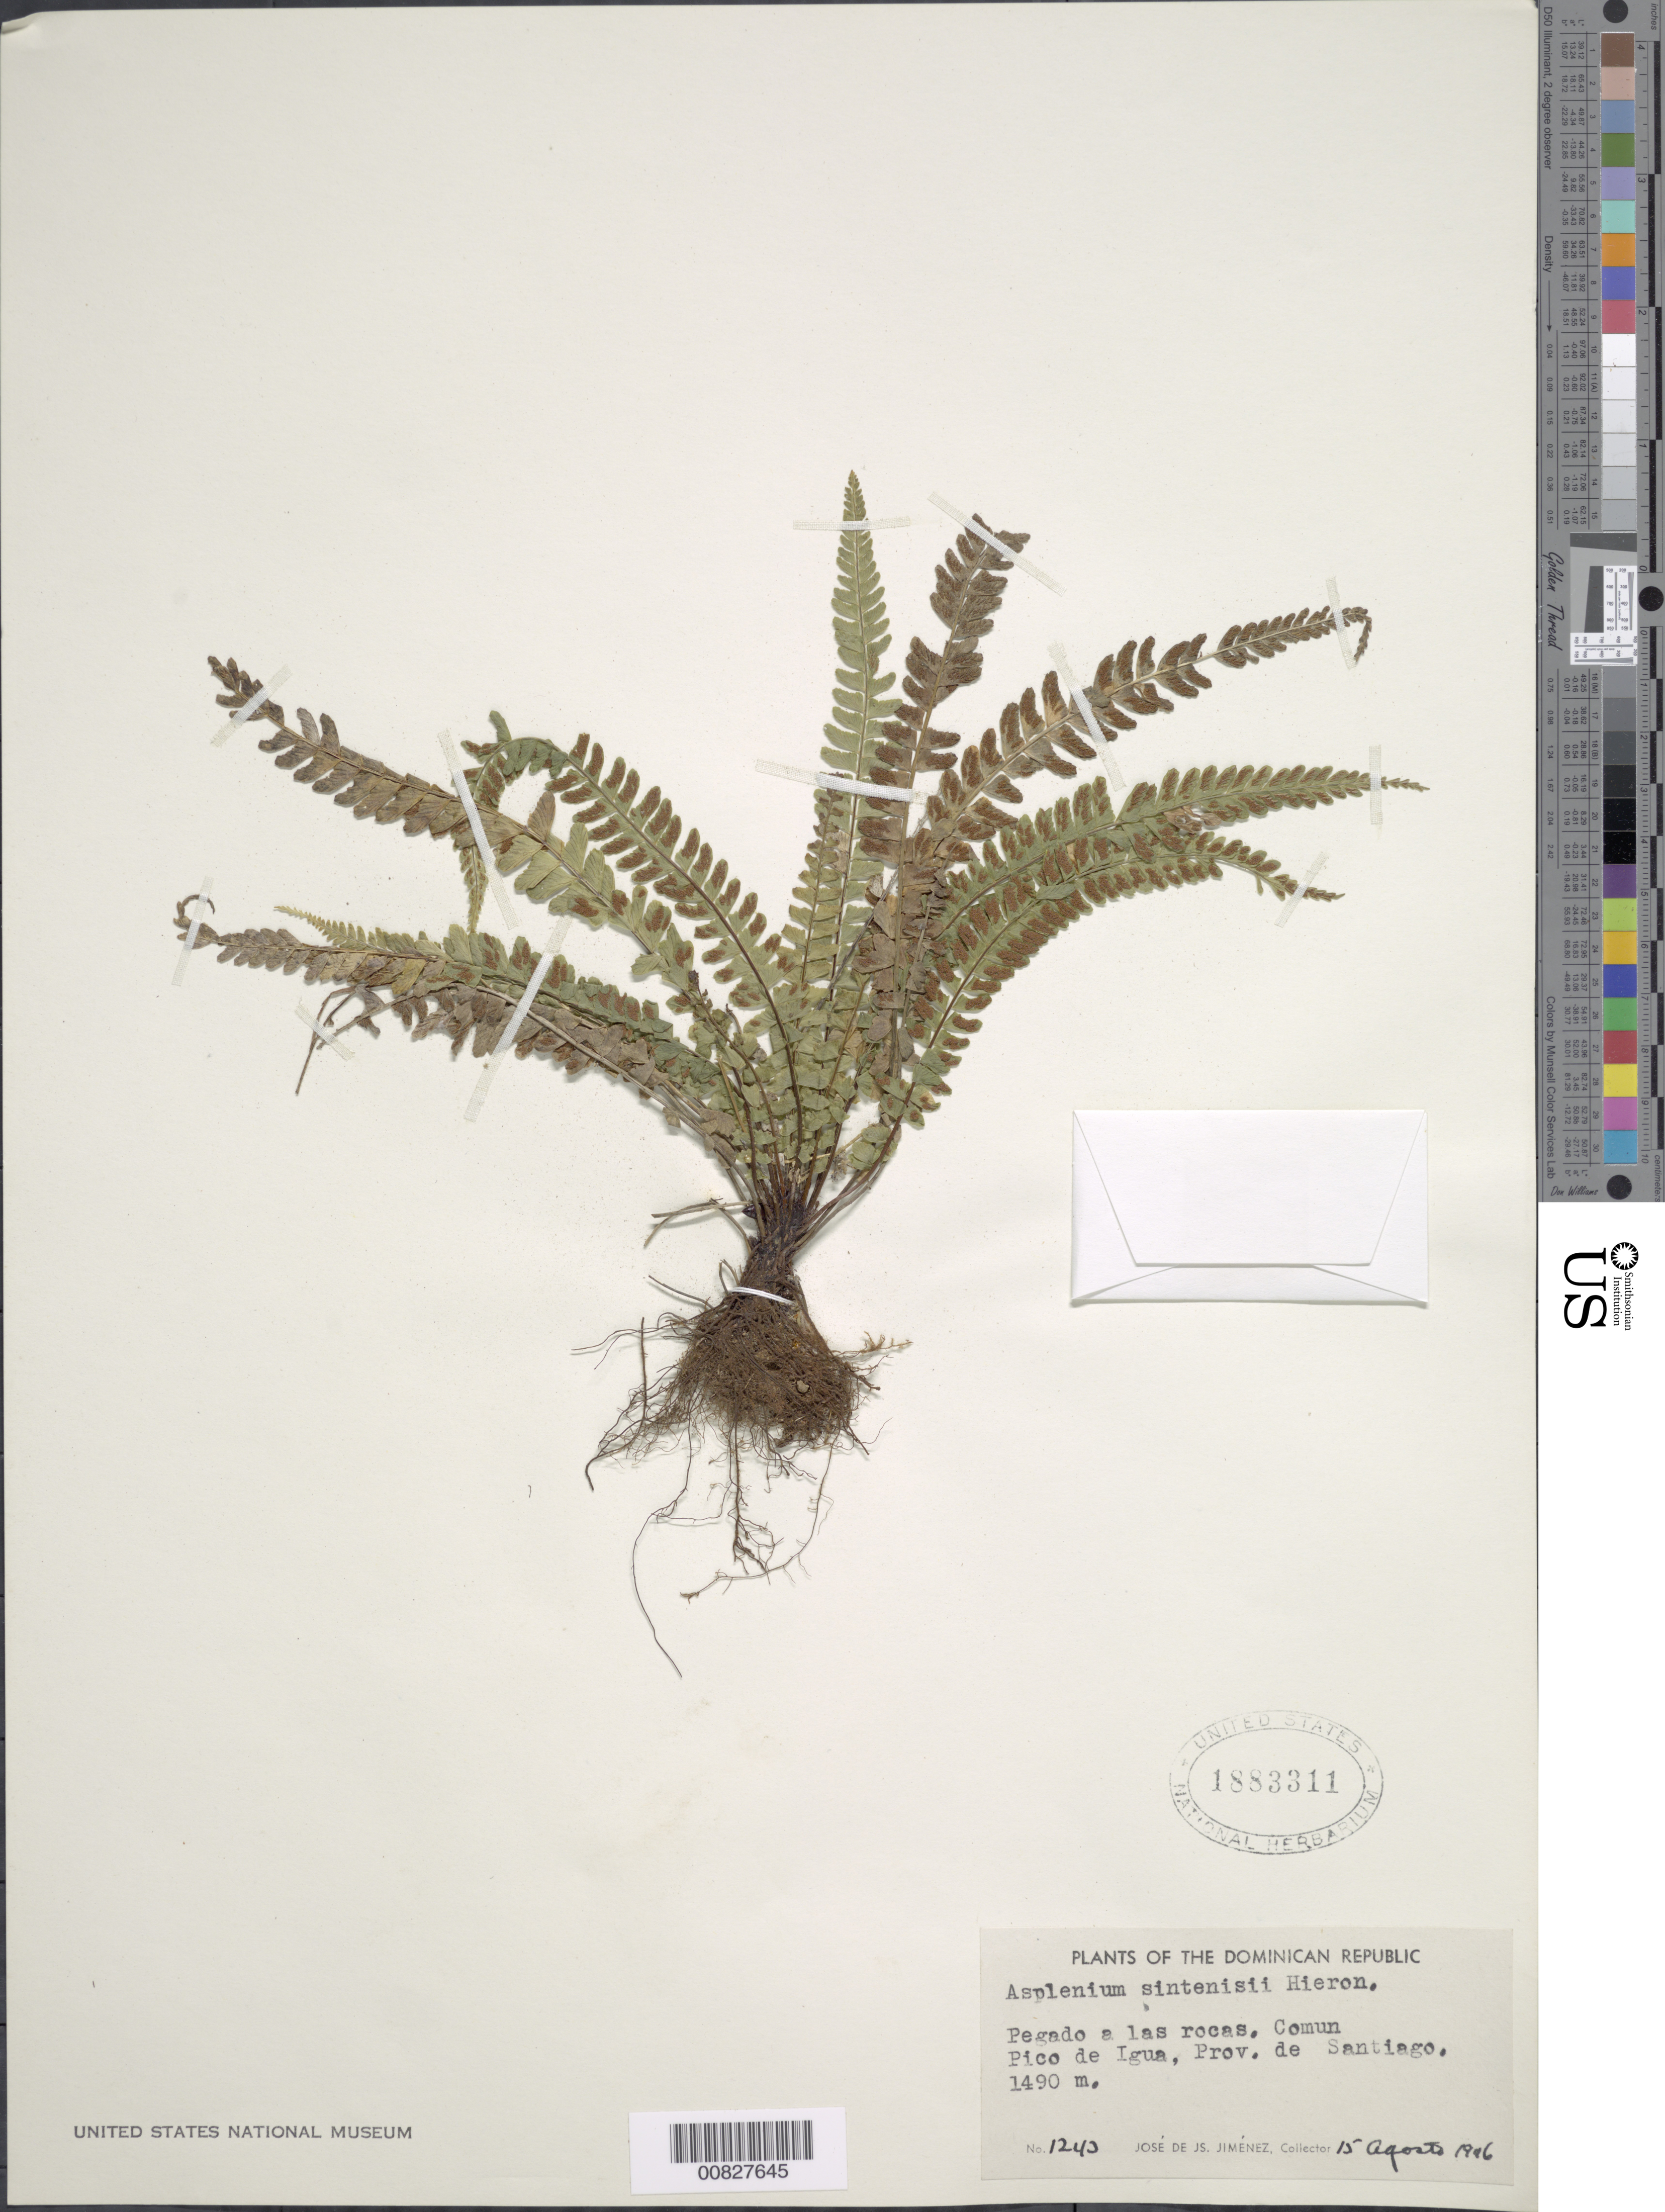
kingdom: Plantae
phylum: Tracheophyta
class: Polypodiopsida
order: Polypodiales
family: Aspleniaceae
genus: Asplenium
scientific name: Asplenium rhomboidale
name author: Desv.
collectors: J. J. Jiménez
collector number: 1243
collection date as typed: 15 Aug 1946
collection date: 1946-08-15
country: Dominican Republic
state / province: Santiago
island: Hispaniola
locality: Pico de Igua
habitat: Pegado a las rocas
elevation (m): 1490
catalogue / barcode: US 1883311